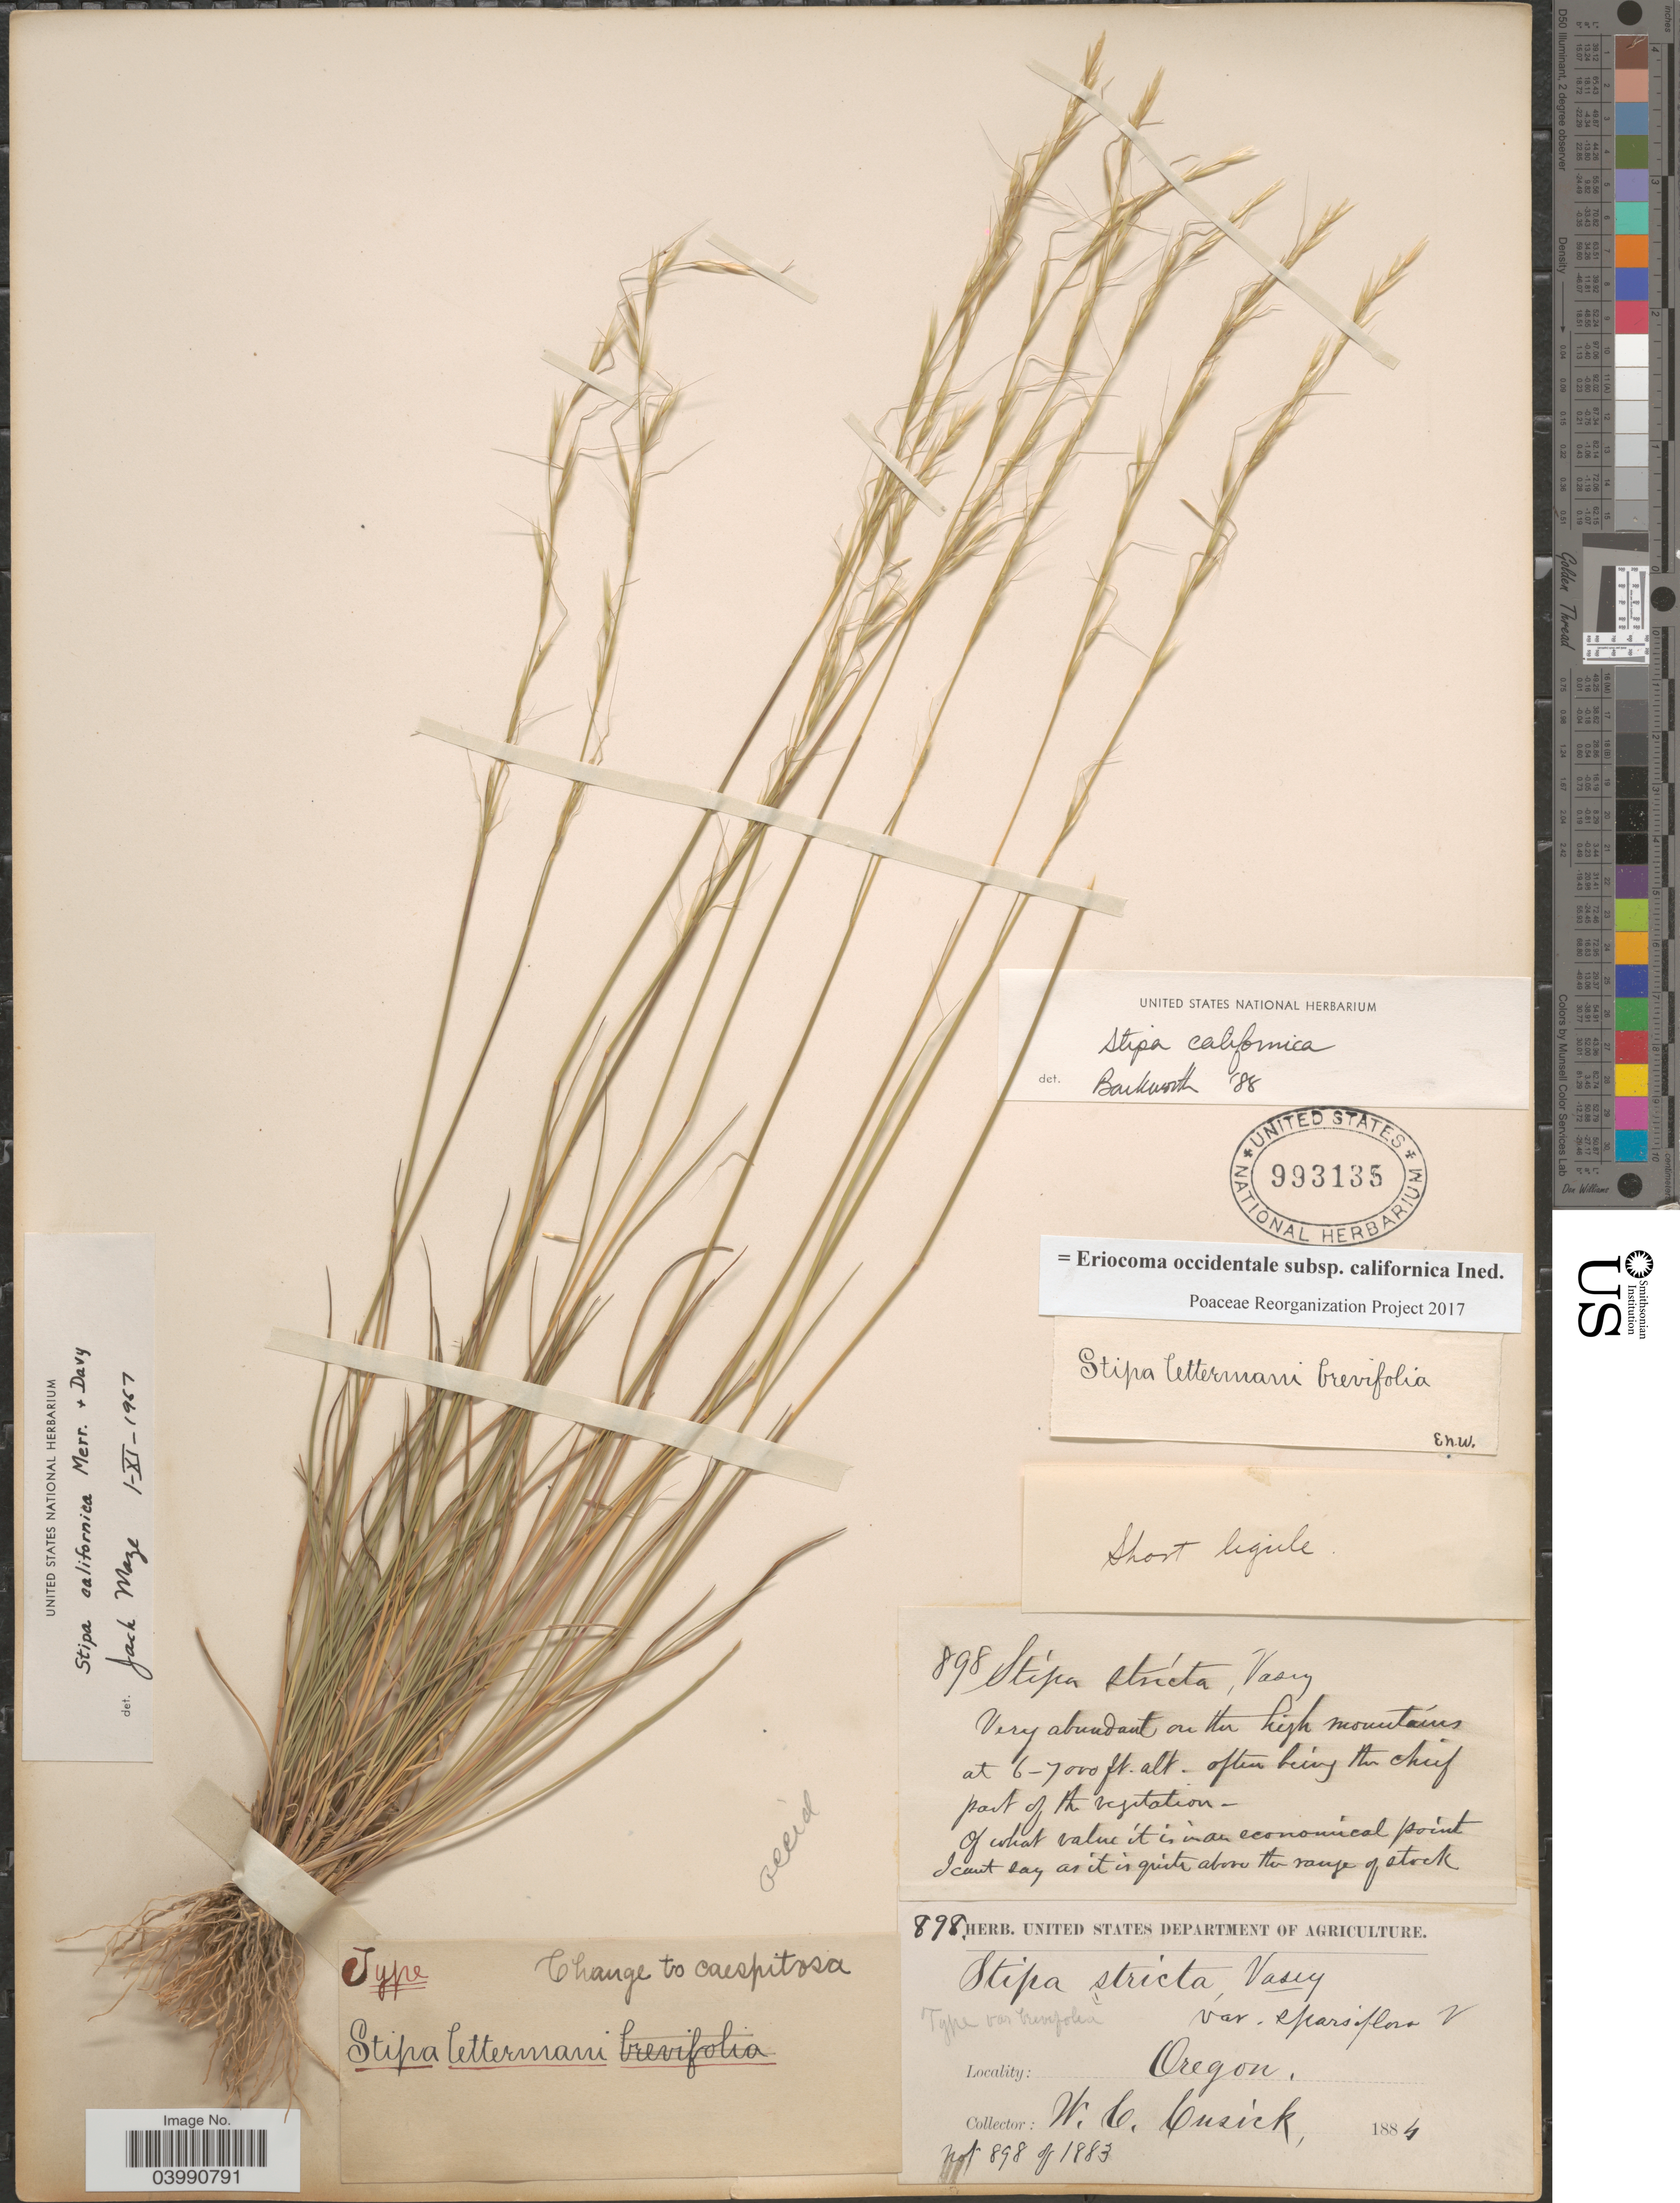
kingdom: Plantae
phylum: Tracheophyta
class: Liliopsida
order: Poales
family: Poaceae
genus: Eriocoma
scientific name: Eriocoma occidentalis subsp. californica ined.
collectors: W. C. Cusick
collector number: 898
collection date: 1884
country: United States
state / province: Oregon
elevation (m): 1829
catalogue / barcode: US 993135